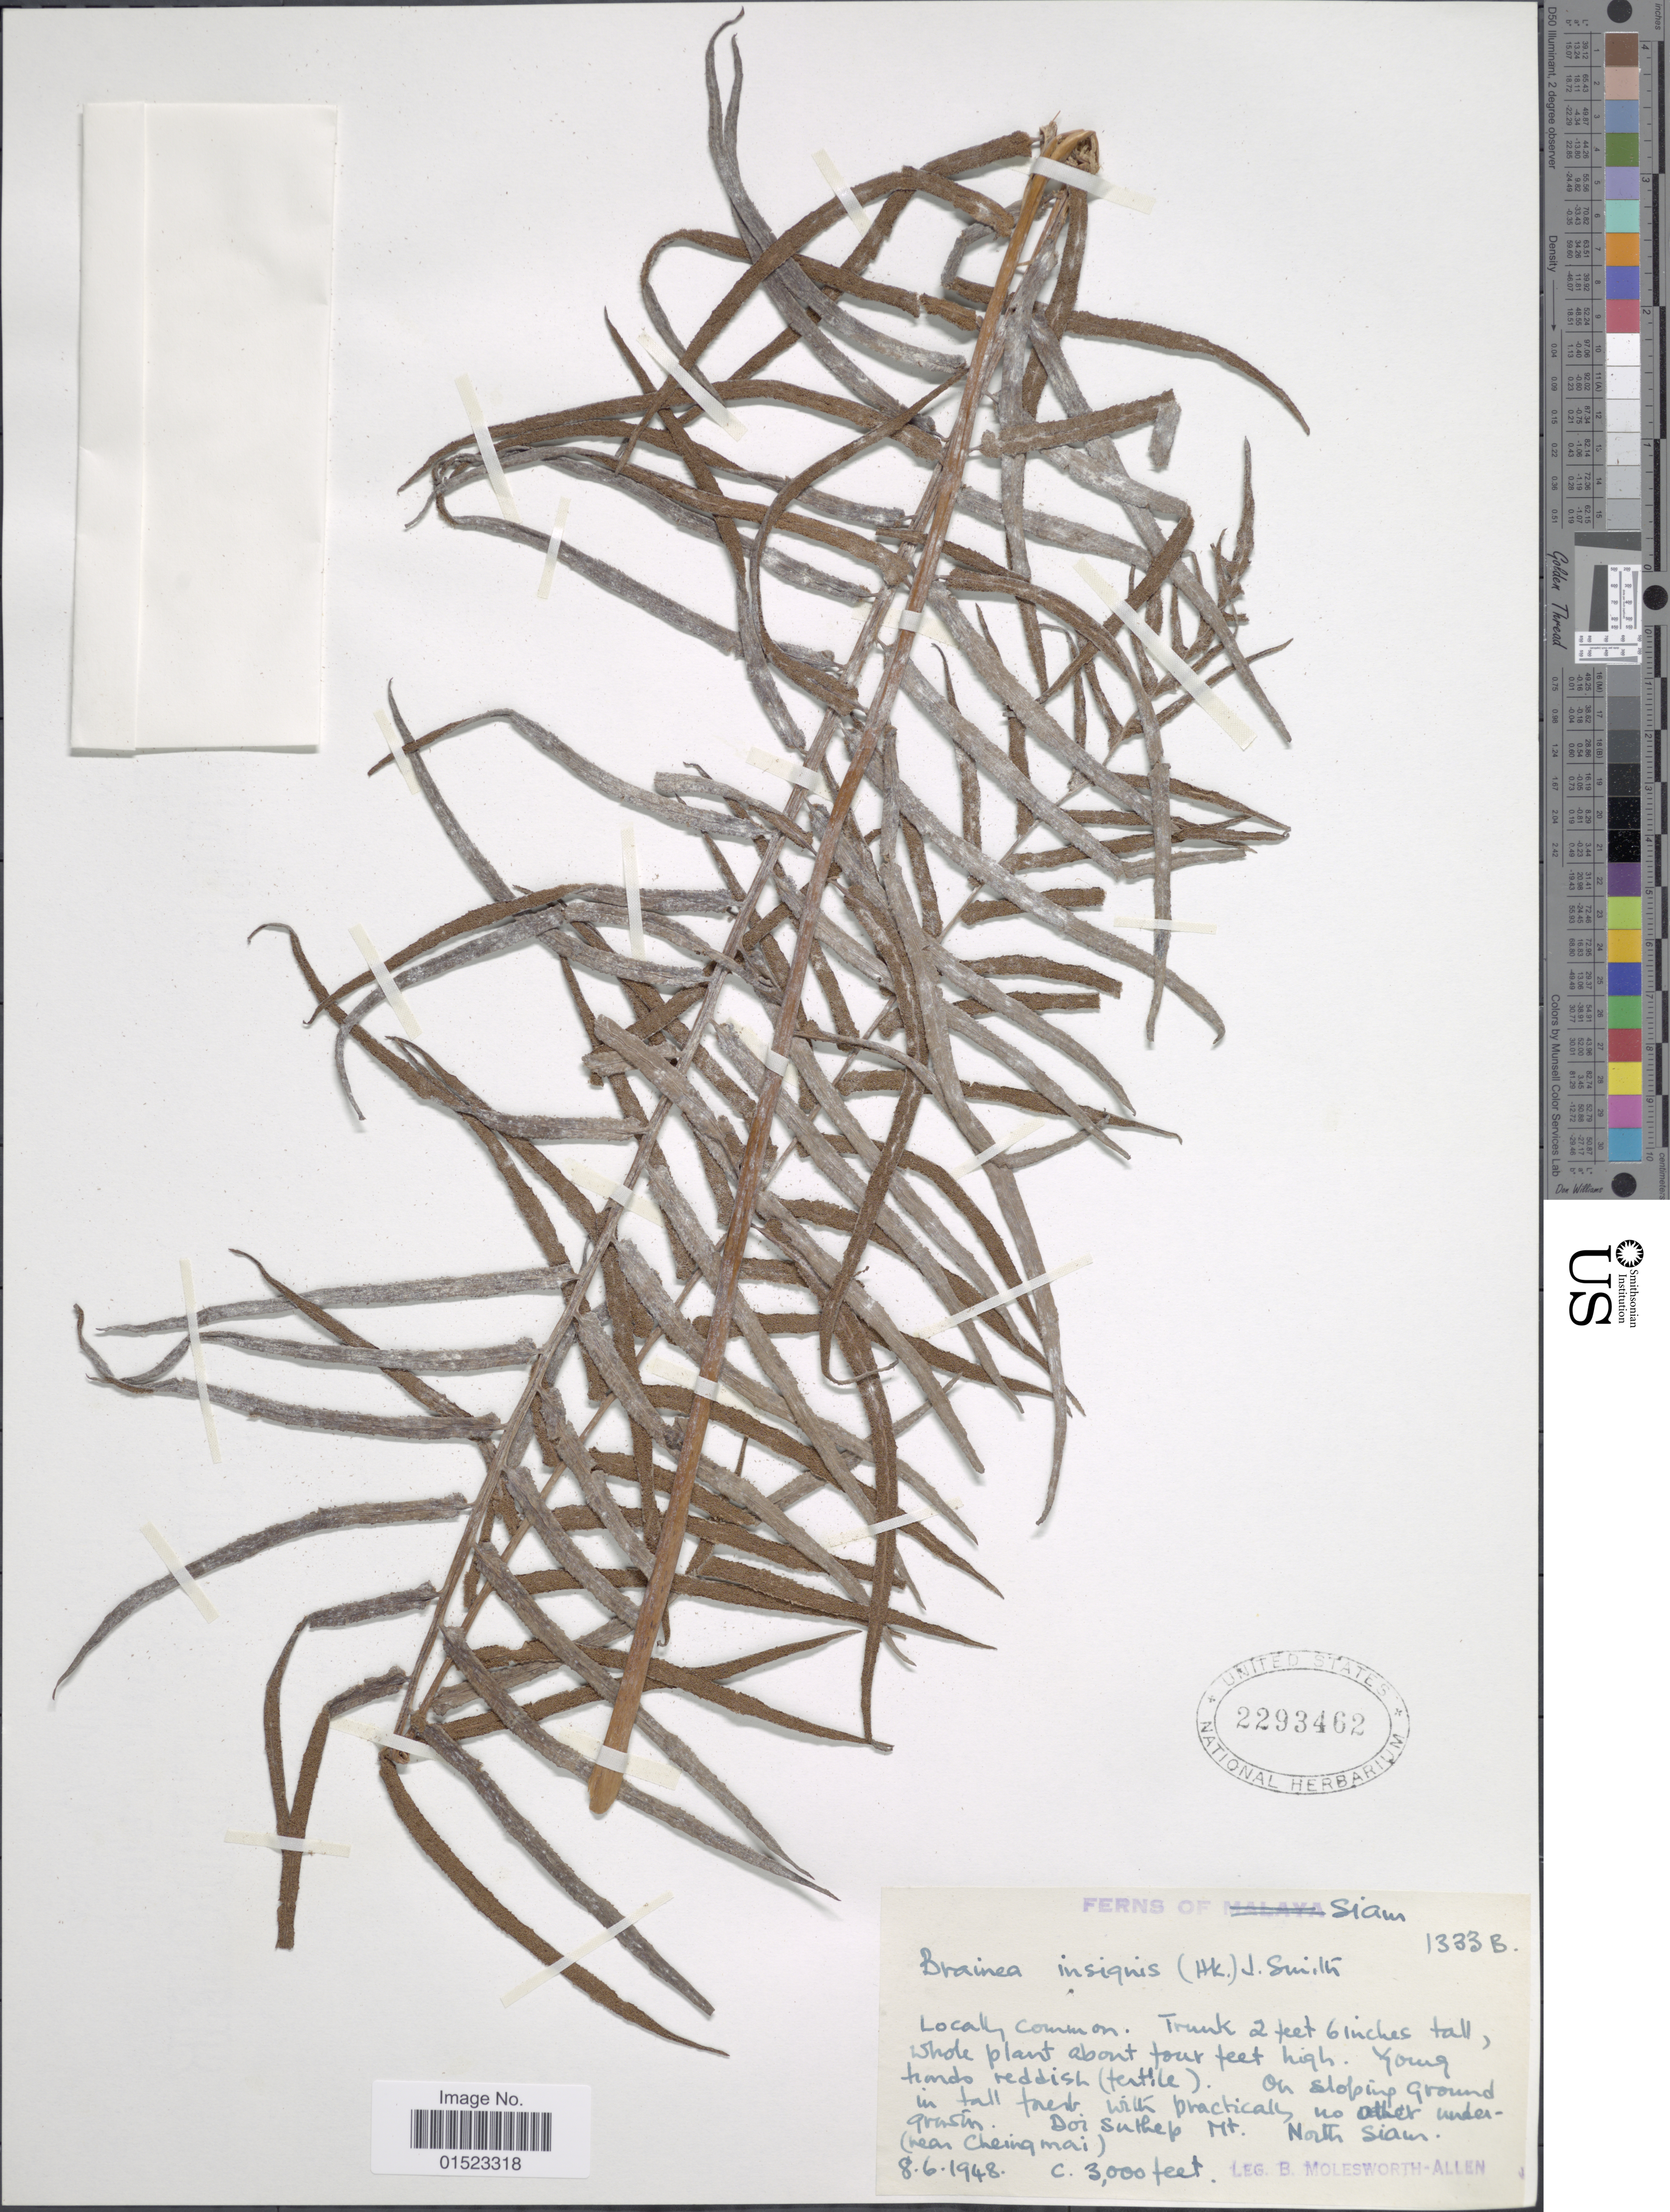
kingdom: Plantae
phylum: Tracheophyta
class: Polypodiopsida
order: Polypodiales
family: Blechnaceae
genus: Brainea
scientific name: Brainea insignis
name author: (Hook.) J. Sm.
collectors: B. E. G. Molesworth-Allen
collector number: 1333 B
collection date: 1948-06-08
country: Thailand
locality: Doi Suthep, Mt. North Siam (near Cheing Mai), Siam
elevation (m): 914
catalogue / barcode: US 2293462